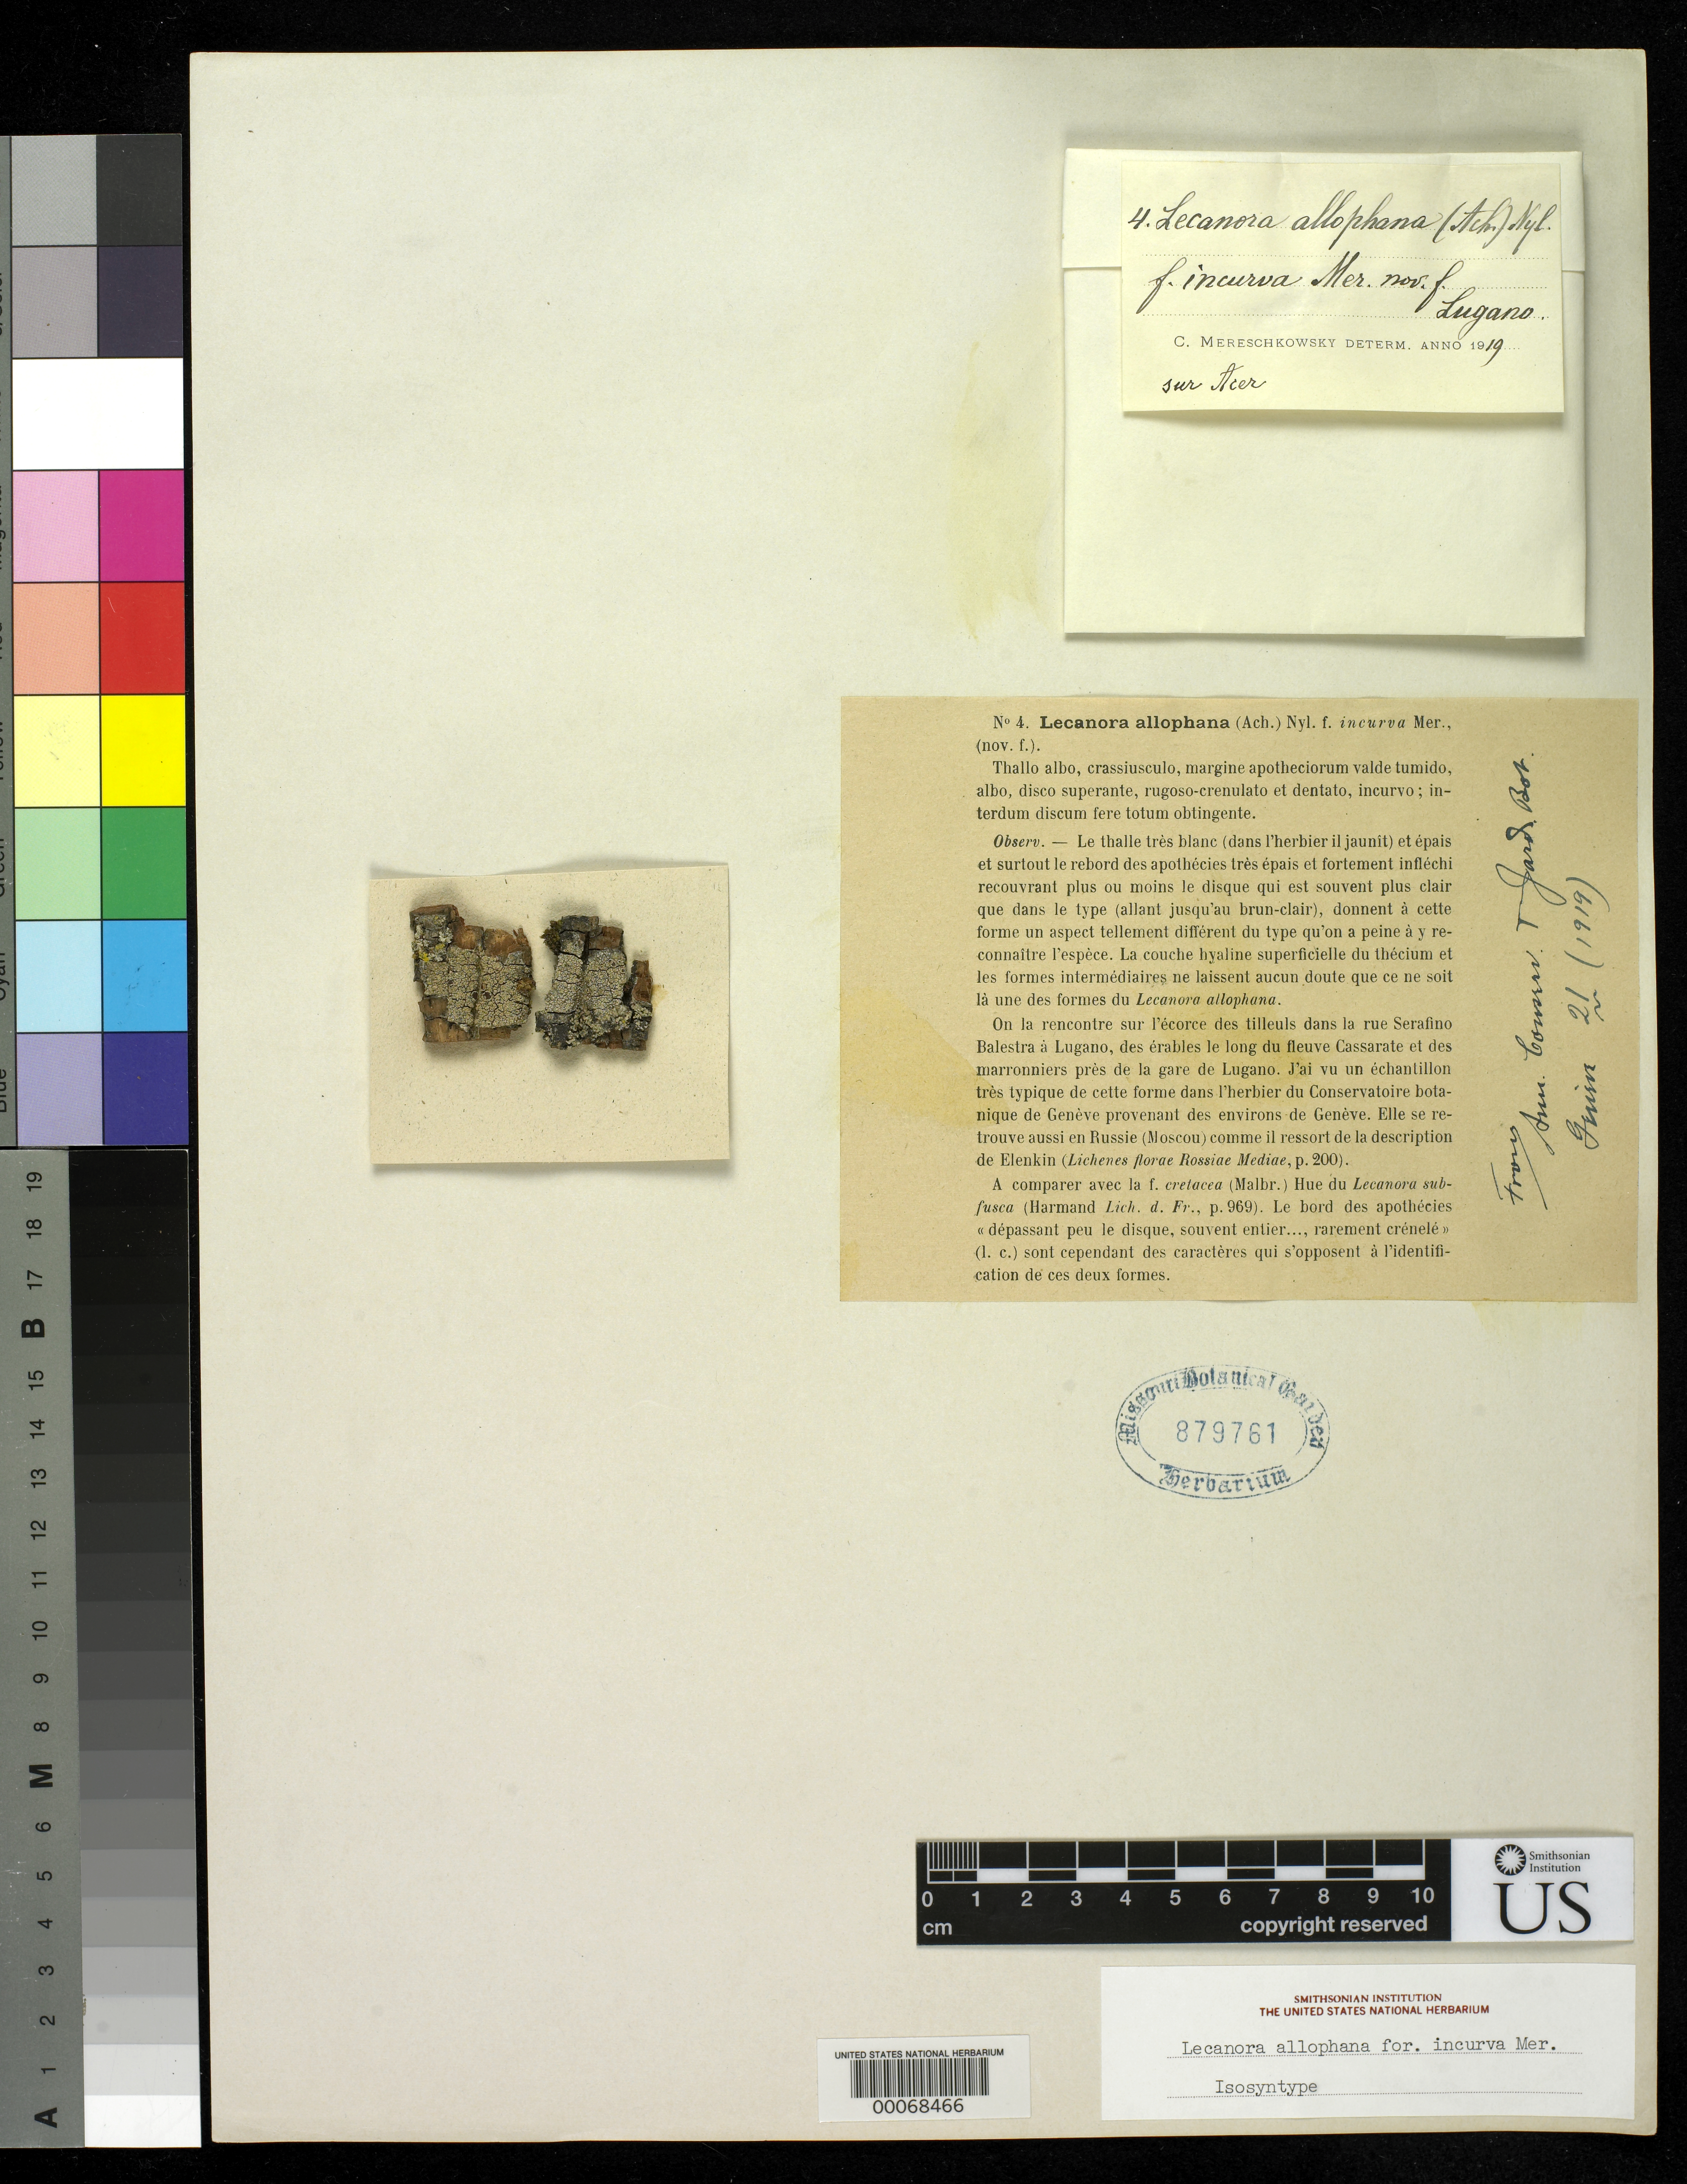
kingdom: Fungi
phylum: Ascomycota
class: Lecanoromycetes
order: Lecanorales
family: Lecanoraceae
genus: Lecanora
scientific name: Lecanora allophana f. incurva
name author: Mereschk.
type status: Isosyntype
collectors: K. S. Mereschkovsky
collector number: Lich. Ticinenses 4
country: Switzerland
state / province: Ticino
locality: Lugano.